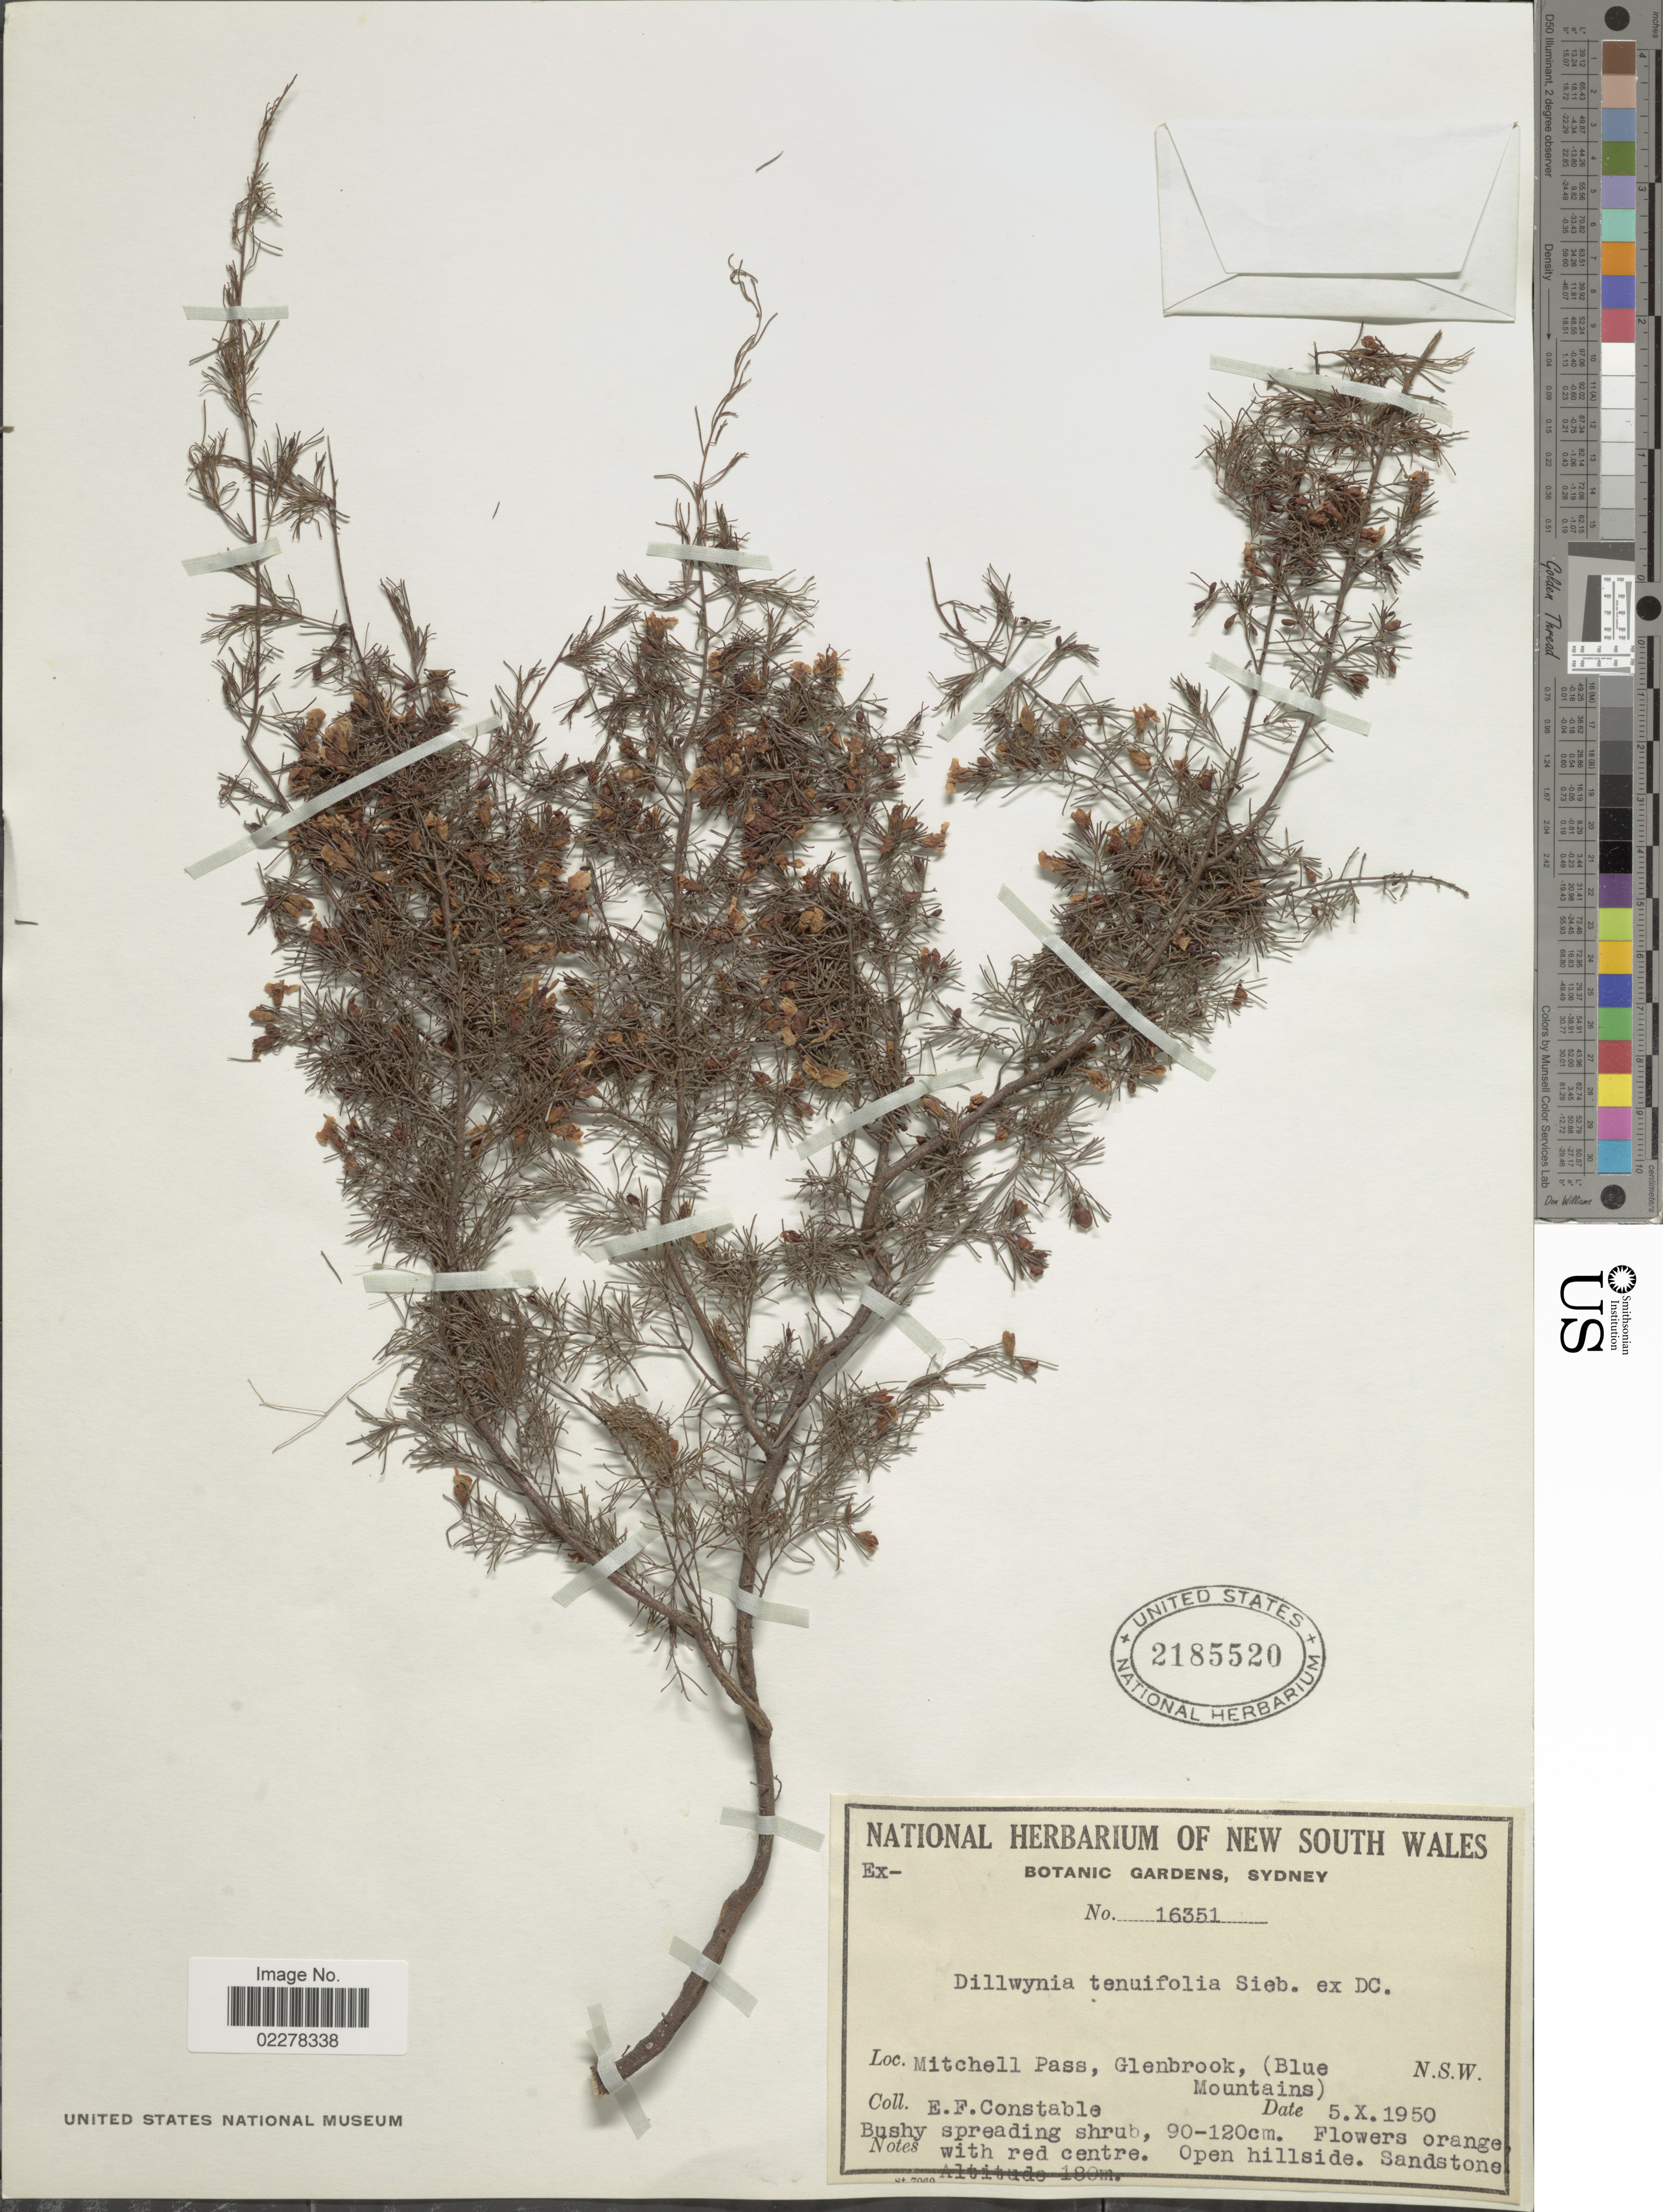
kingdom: Plantae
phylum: Tracheophyta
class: Magnoliopsida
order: Fabales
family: Fabaceae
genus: Dillwynia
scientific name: Dillwynia tenuifolia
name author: Sieber ex DC.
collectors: E. F. Constable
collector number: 16351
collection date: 1950-10-05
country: Australia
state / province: New South Wales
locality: Mitchell Pass, Glenbrook, (Blue Mountains). N.S.W.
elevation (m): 180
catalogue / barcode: US 2185520